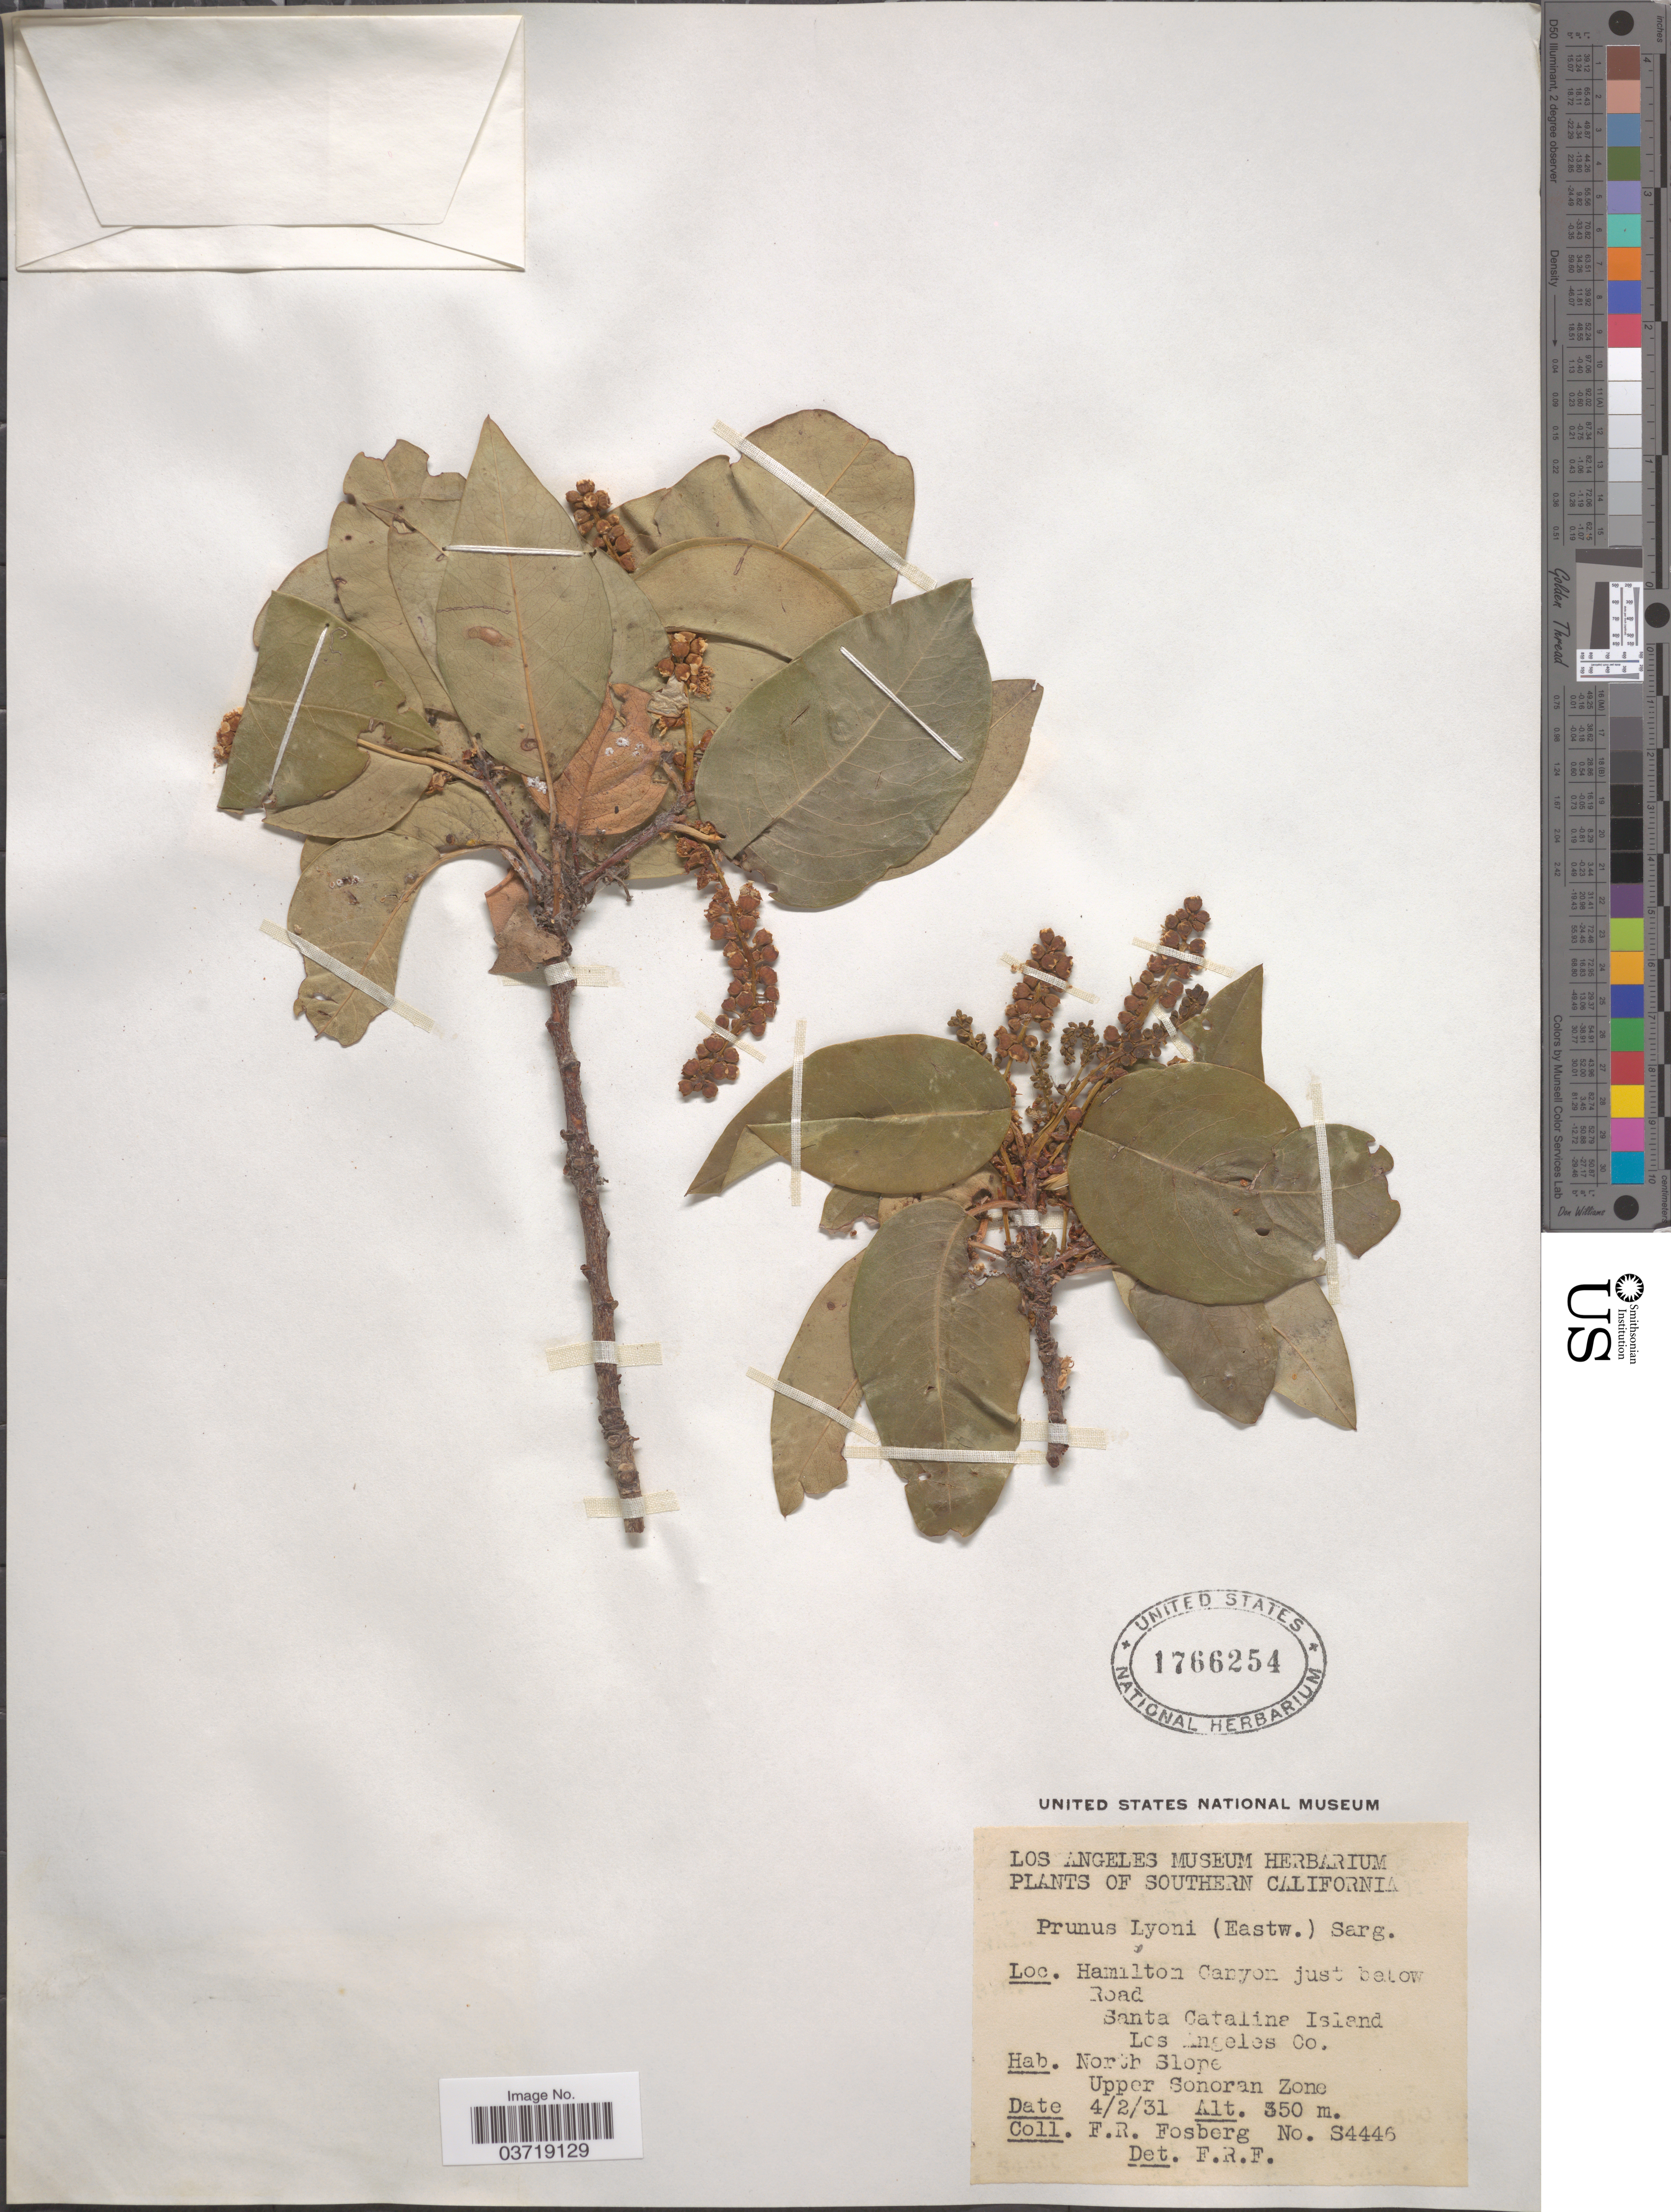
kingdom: Plantae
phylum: Tracheophyta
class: Magnoliopsida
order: Rosales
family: Rosaceae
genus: Prunus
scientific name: Prunus ilicifolia var. occidentalis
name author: K. Brandegee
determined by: Strong, Mark T., (BOT), Smithsonian Institution - National Museum of Natural History (UNITED STATES)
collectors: F. R. Fosberg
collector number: S4446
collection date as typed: Transcribed d/m/y: 2/4/31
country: United States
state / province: California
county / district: Los Angeles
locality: Southern California. Hamilton Canyon just below Road. Santa Catalina Island. Los Angeles Co. North Slope. Upper Sonoran Zone.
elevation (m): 350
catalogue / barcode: US 1766254